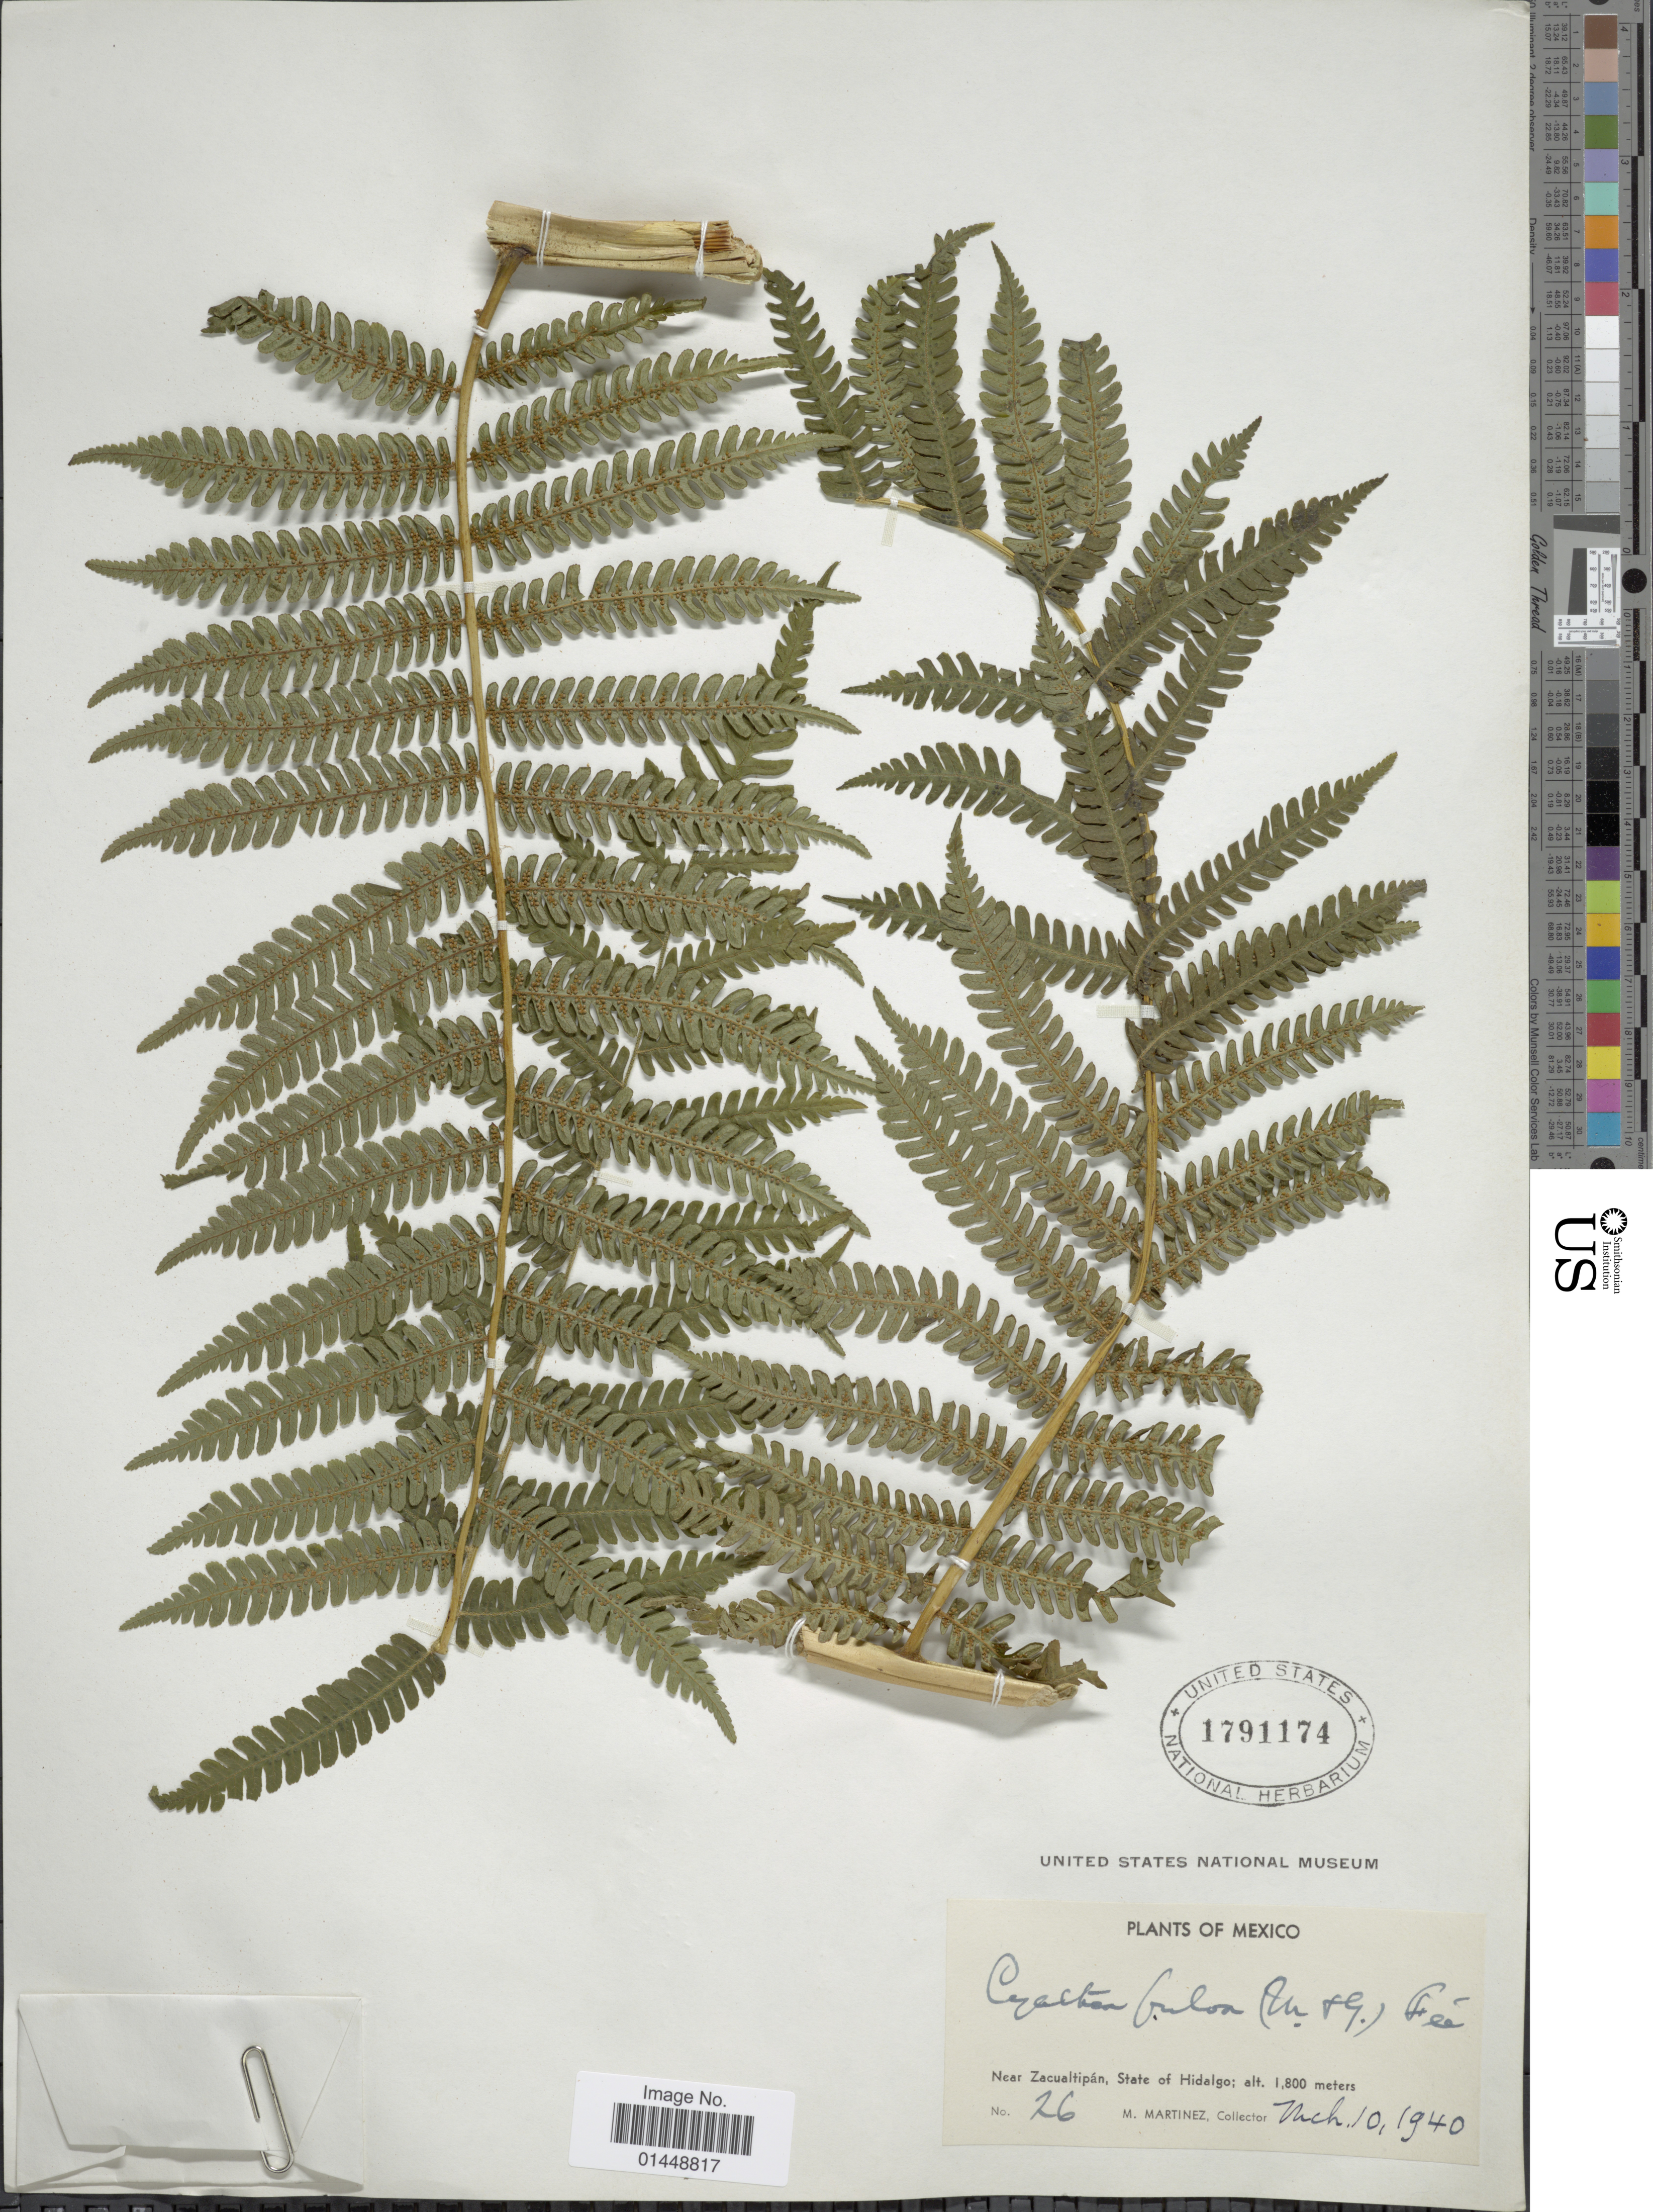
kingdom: Plantae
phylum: Tracheophyta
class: Polypodiopsida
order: Cyatheales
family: Cyatheaceae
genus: Cyathea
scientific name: Cyathea fulva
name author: (M. Martens & Galeotti) Fée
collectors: M. Martinez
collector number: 26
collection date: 1940-03-10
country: Mexico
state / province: Hidalgo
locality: Near Zacualtipán, State of Hidalgo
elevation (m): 1800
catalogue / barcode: US 1791174